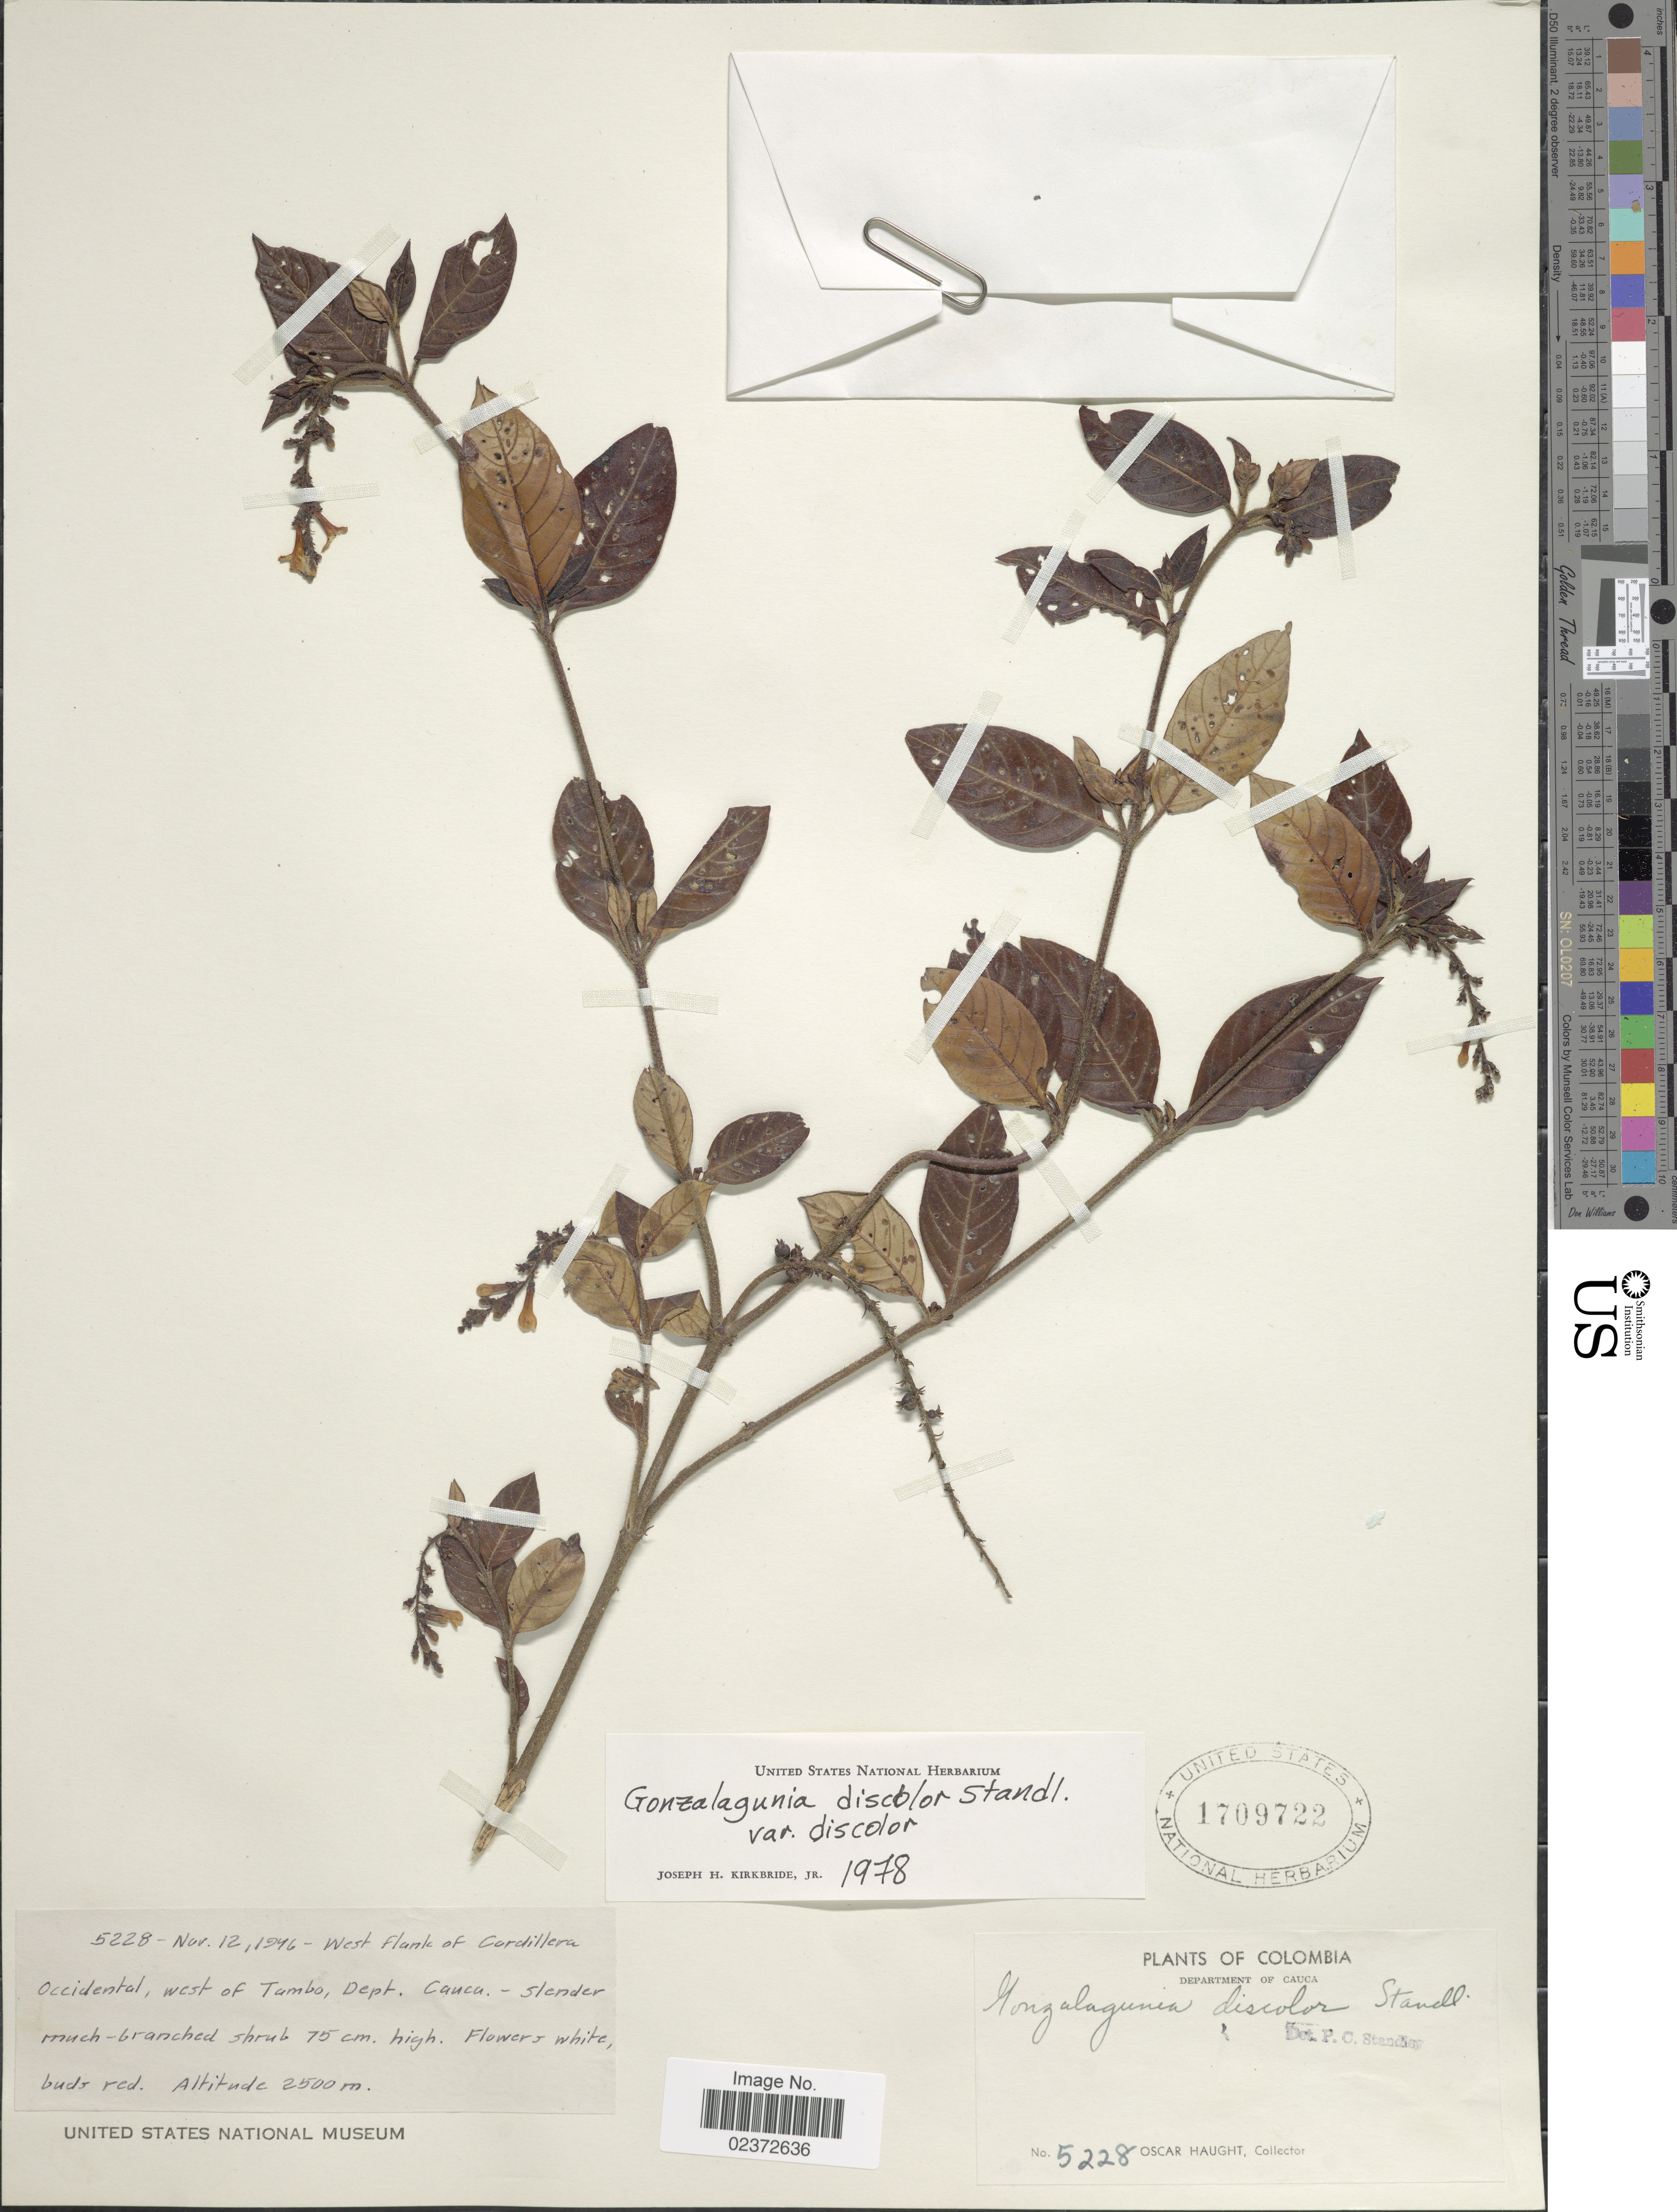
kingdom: Plantae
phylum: Tracheophyta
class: Magnoliopsida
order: Gentianales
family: Rubiaceae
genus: Gonzalagunia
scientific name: Gonzalagunia discolor var. discolor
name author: Standl.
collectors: O. Haught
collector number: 5228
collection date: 1946-11-12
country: Colombia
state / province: Cauca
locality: West Flank of Cordillera Occidental, west of Tambo, Dept. Cauca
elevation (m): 2500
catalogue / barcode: US 1709722